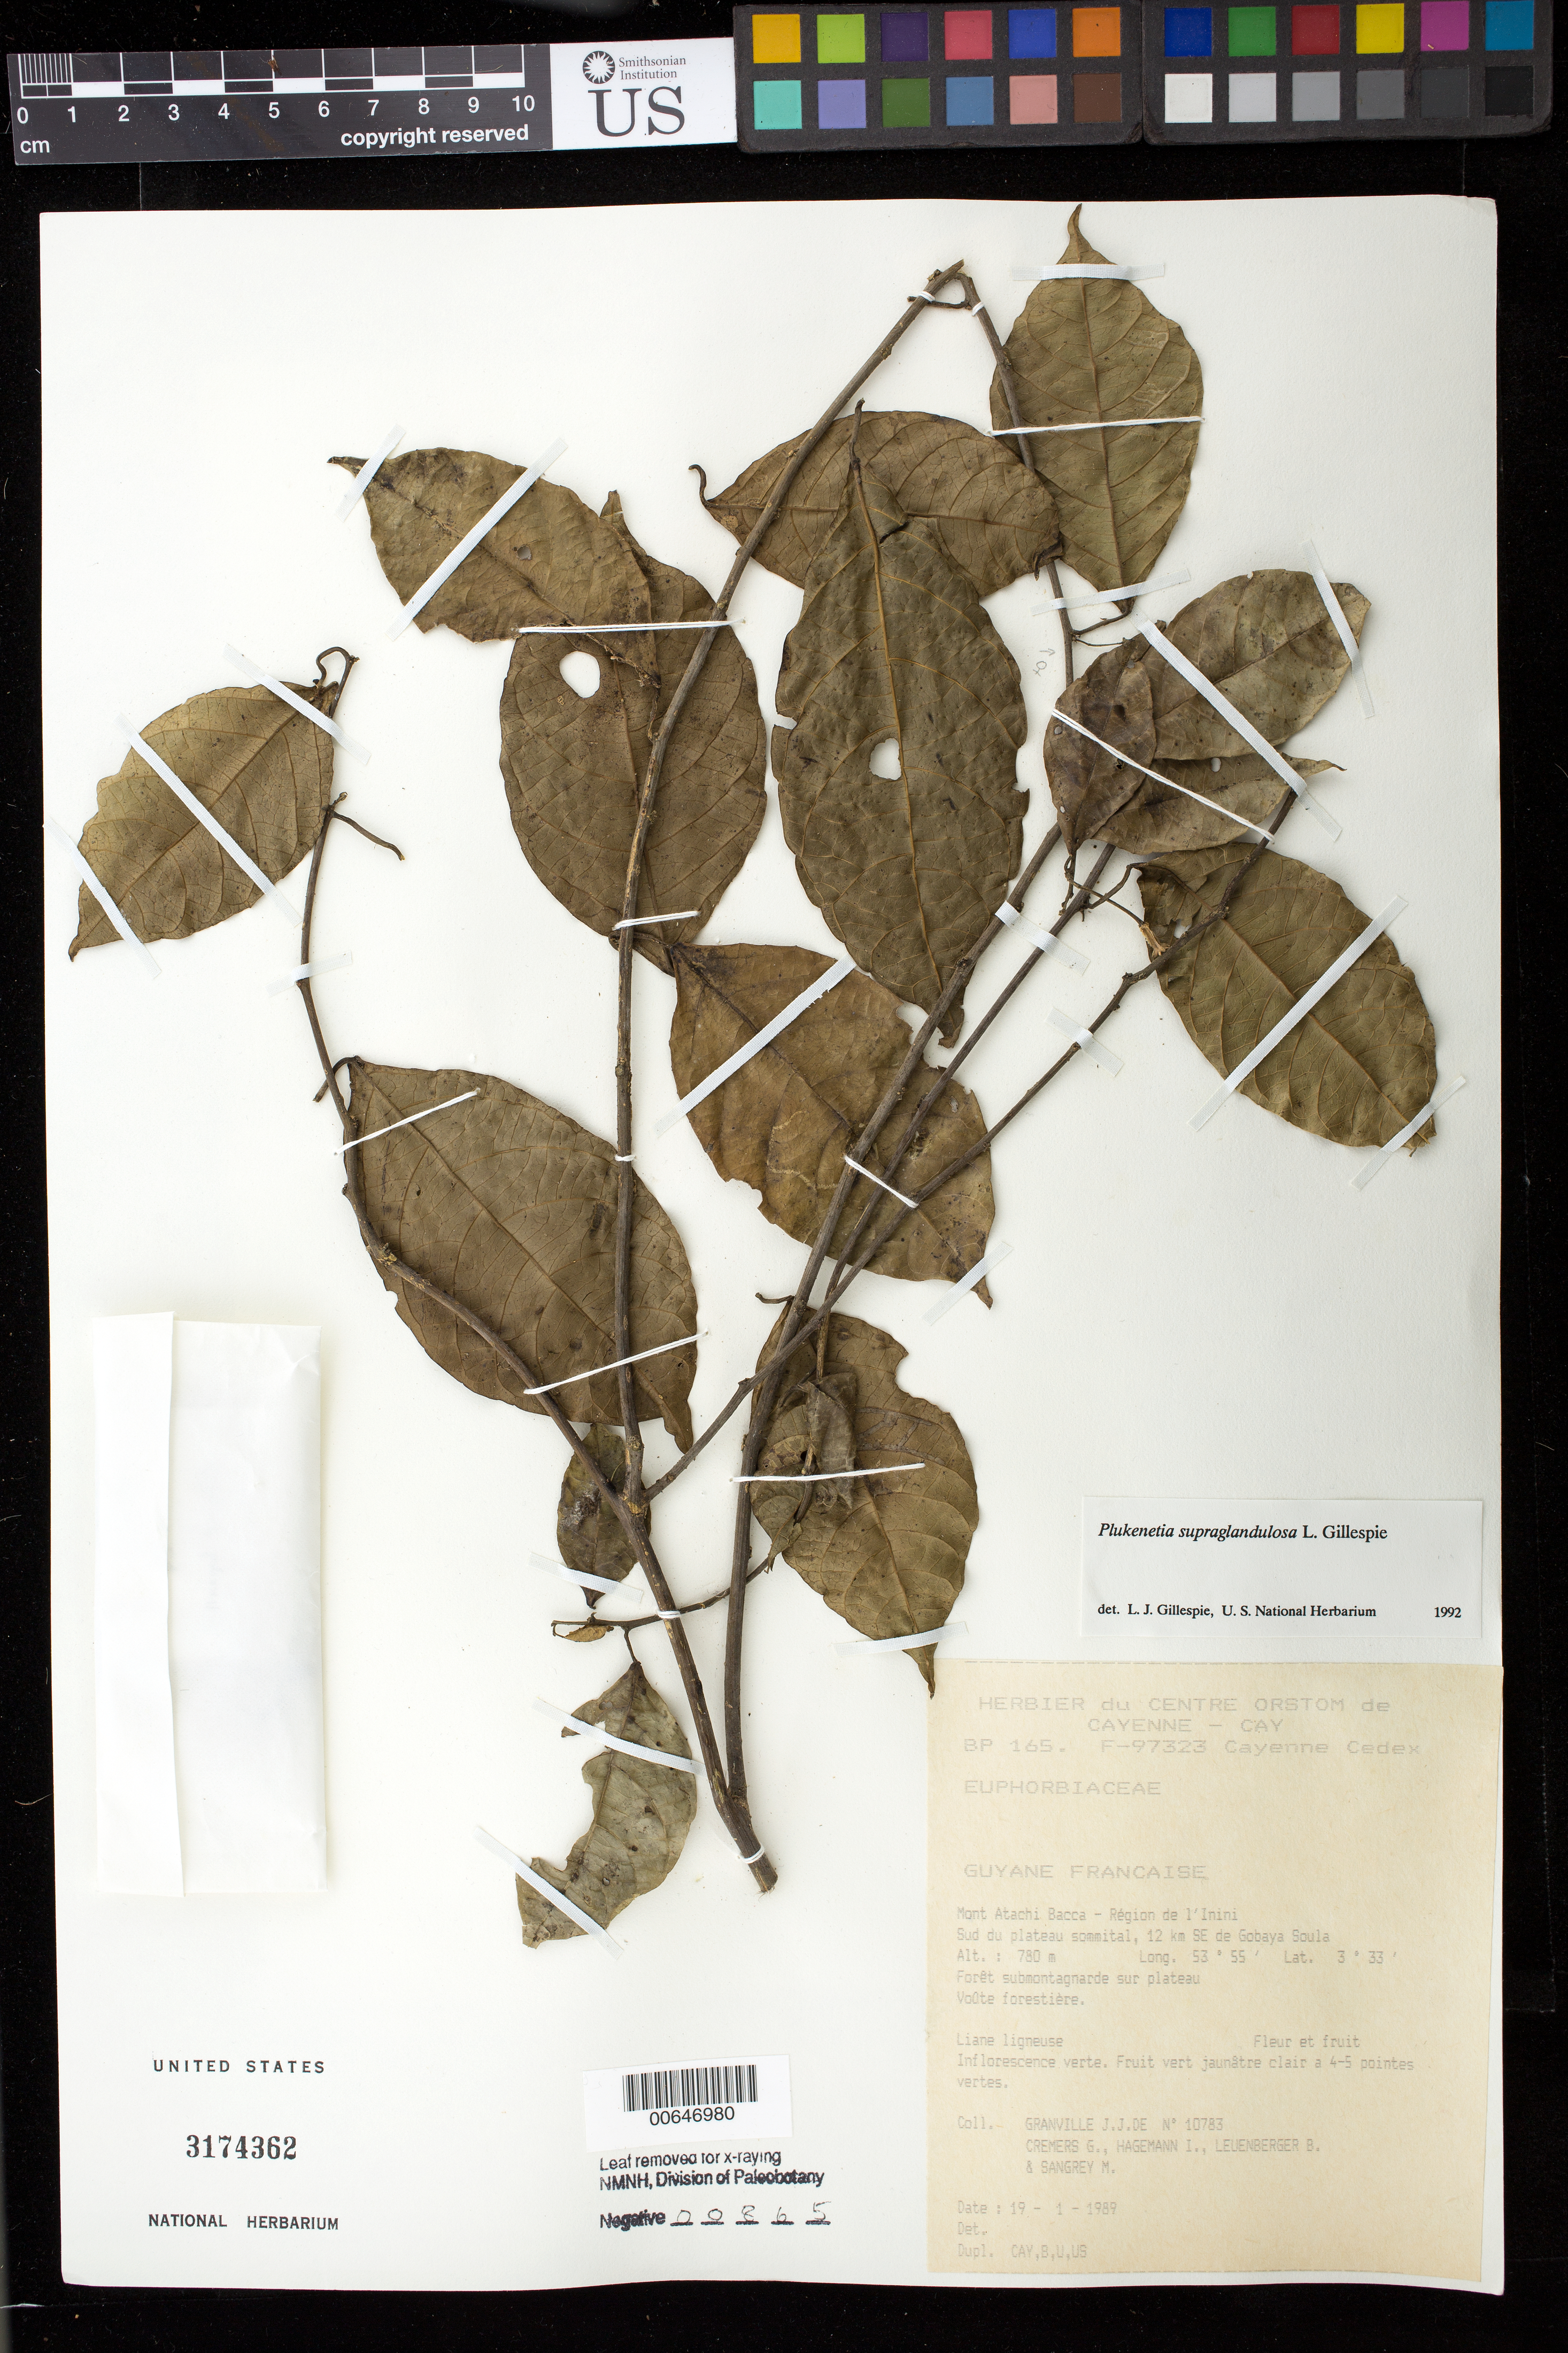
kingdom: Plantae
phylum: Tracheophyta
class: Magnoliopsida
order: Malpighiales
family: Euphorbiaceae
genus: Plukenetia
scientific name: Plukenetia supraglandulosa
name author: L.J. Gillespie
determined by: Gillespie, L. J.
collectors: J.-J. de Granville, G. Cremers, J. Hagemann, B. E. Leuenberger & M. S. Sangrey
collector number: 10783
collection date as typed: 19-Jan-89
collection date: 1989-01-19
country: French Guiana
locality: Mont Atachi Bacca, région de l'Inini, 12 km SE Gobaya Soula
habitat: Forêt submontagnarde sur plateau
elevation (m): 780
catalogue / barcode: US 3174362